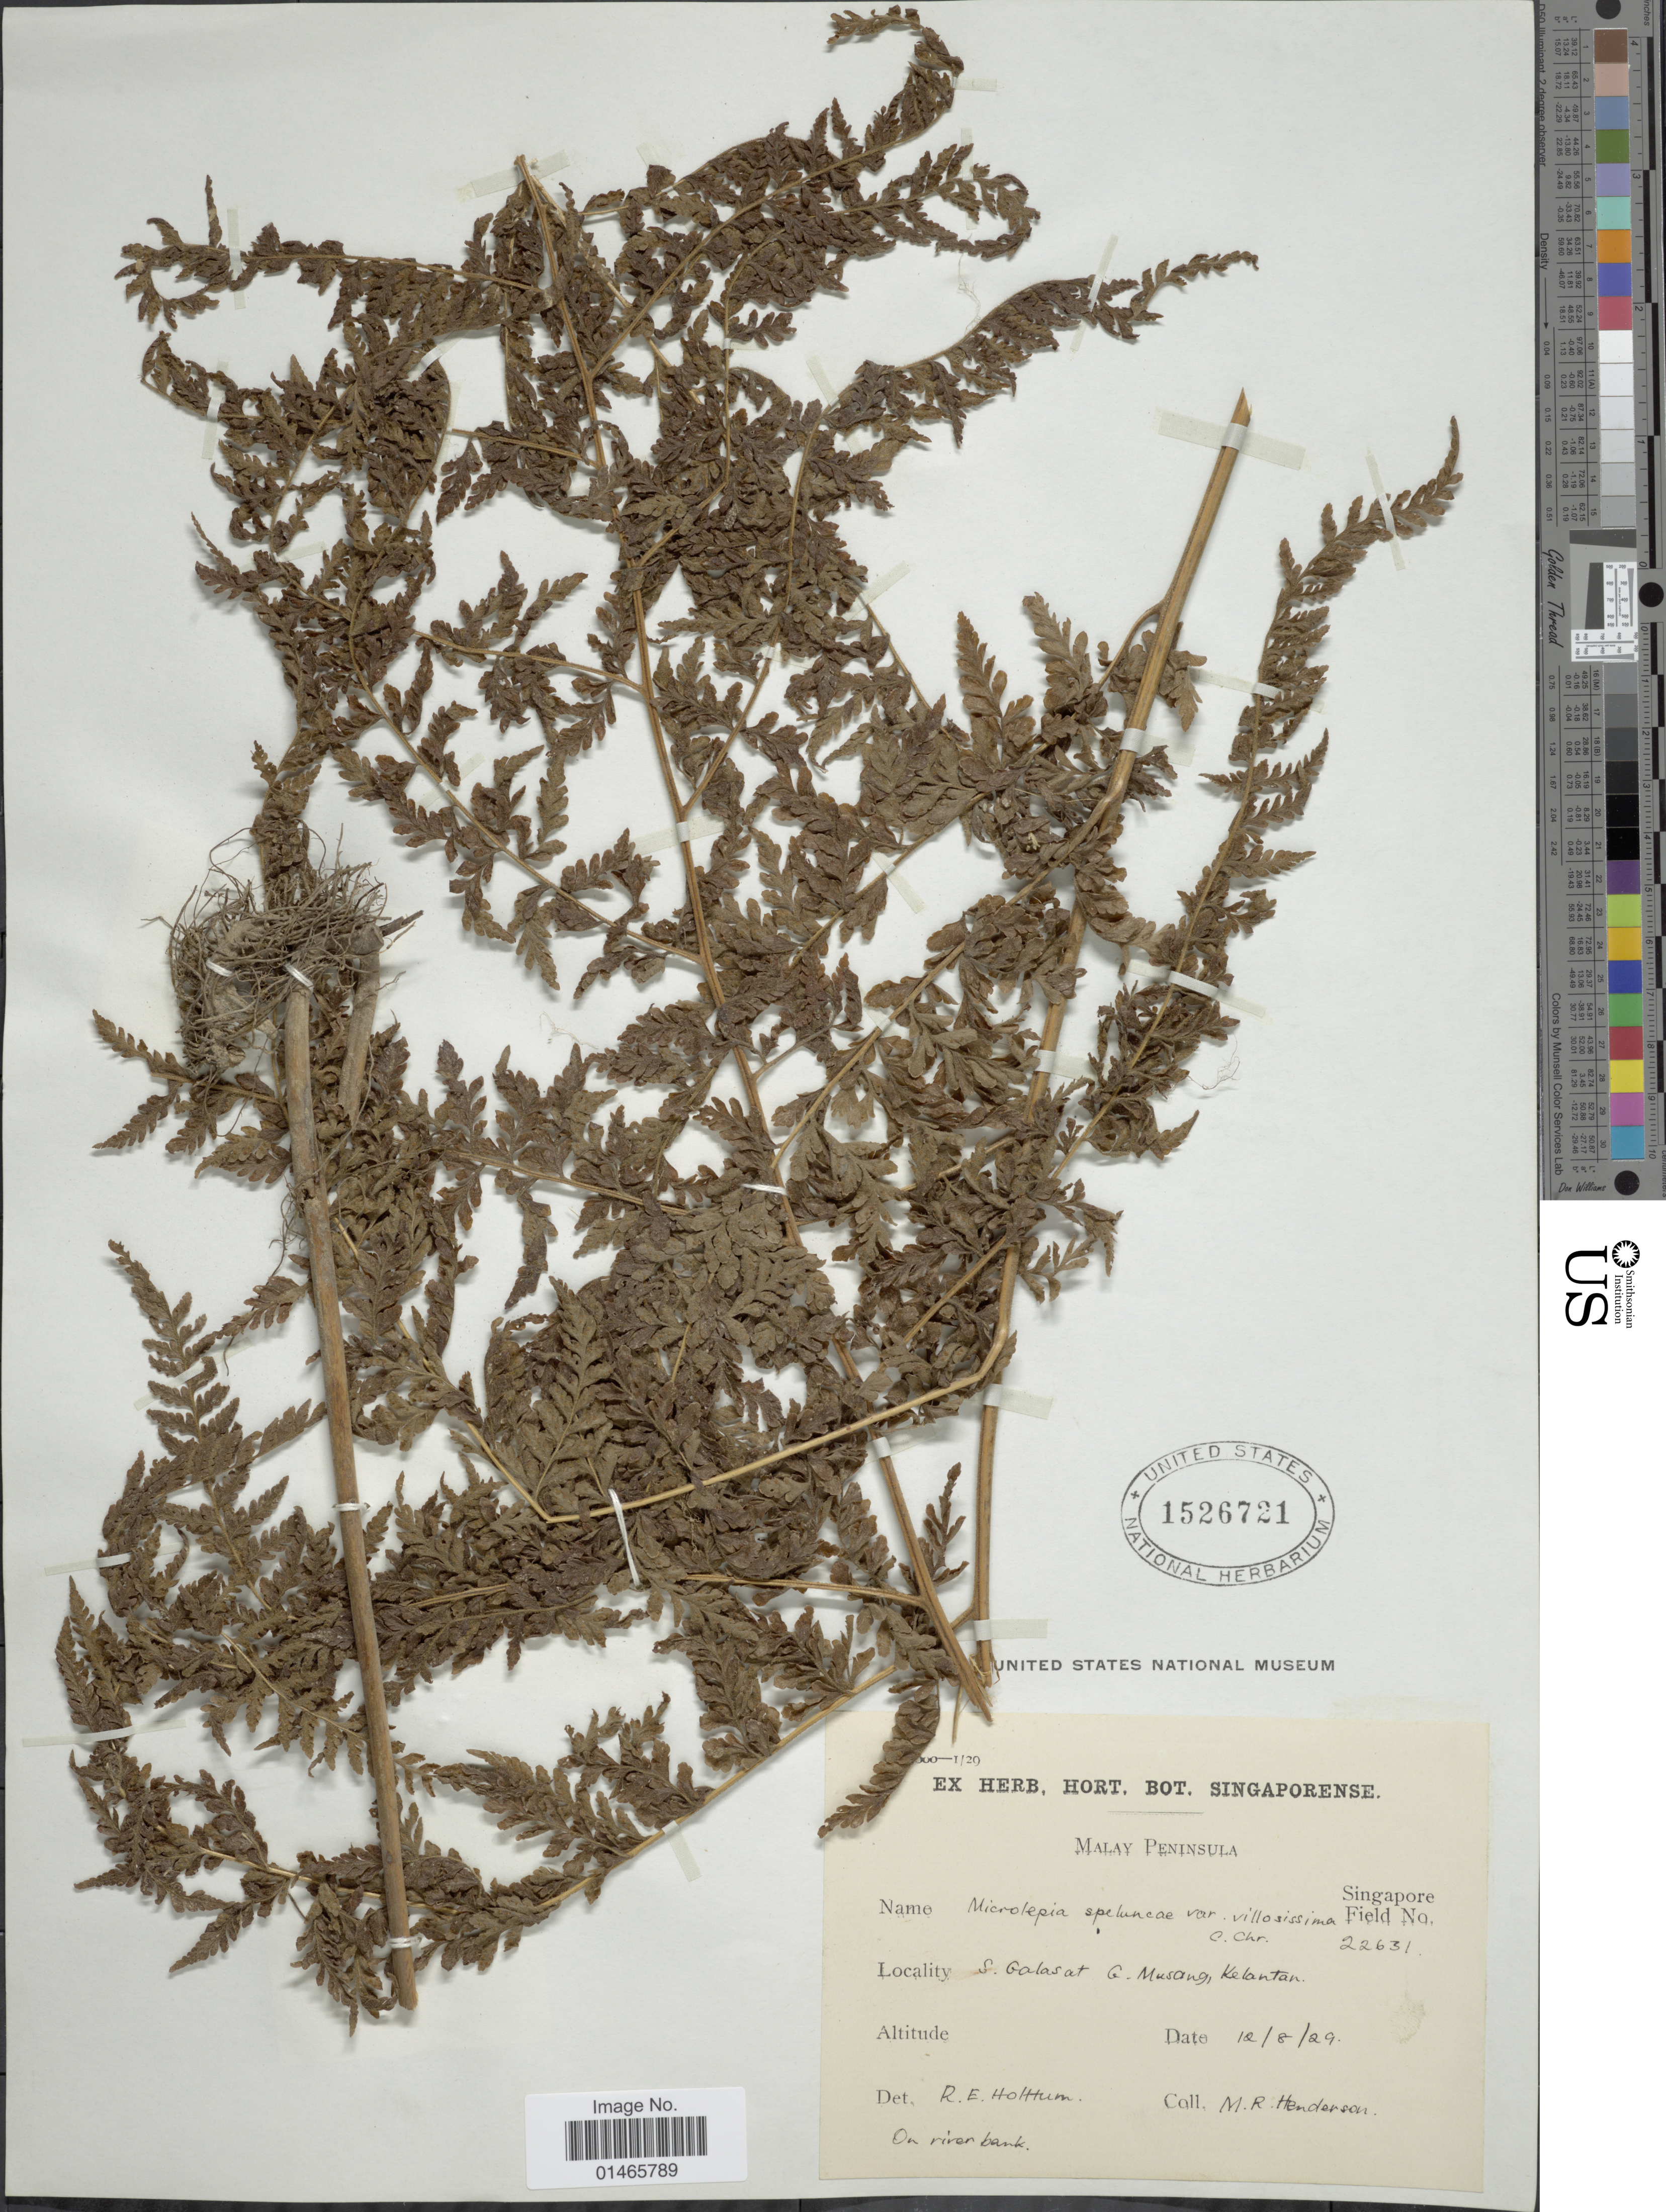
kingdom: Plantae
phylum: Tracheophyta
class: Polypodiopsida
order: Polypodiales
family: Dennstaedtiaceae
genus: Microlepia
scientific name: Microlepia speluncae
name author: (L.) T. Moore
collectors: M. Henderson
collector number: Singapore Field 22631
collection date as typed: Transcribed d/m/y: 12/8/29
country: Malaysia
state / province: Kelantan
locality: S. Golasat, G. Musang, Peninsula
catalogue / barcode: US 1526721